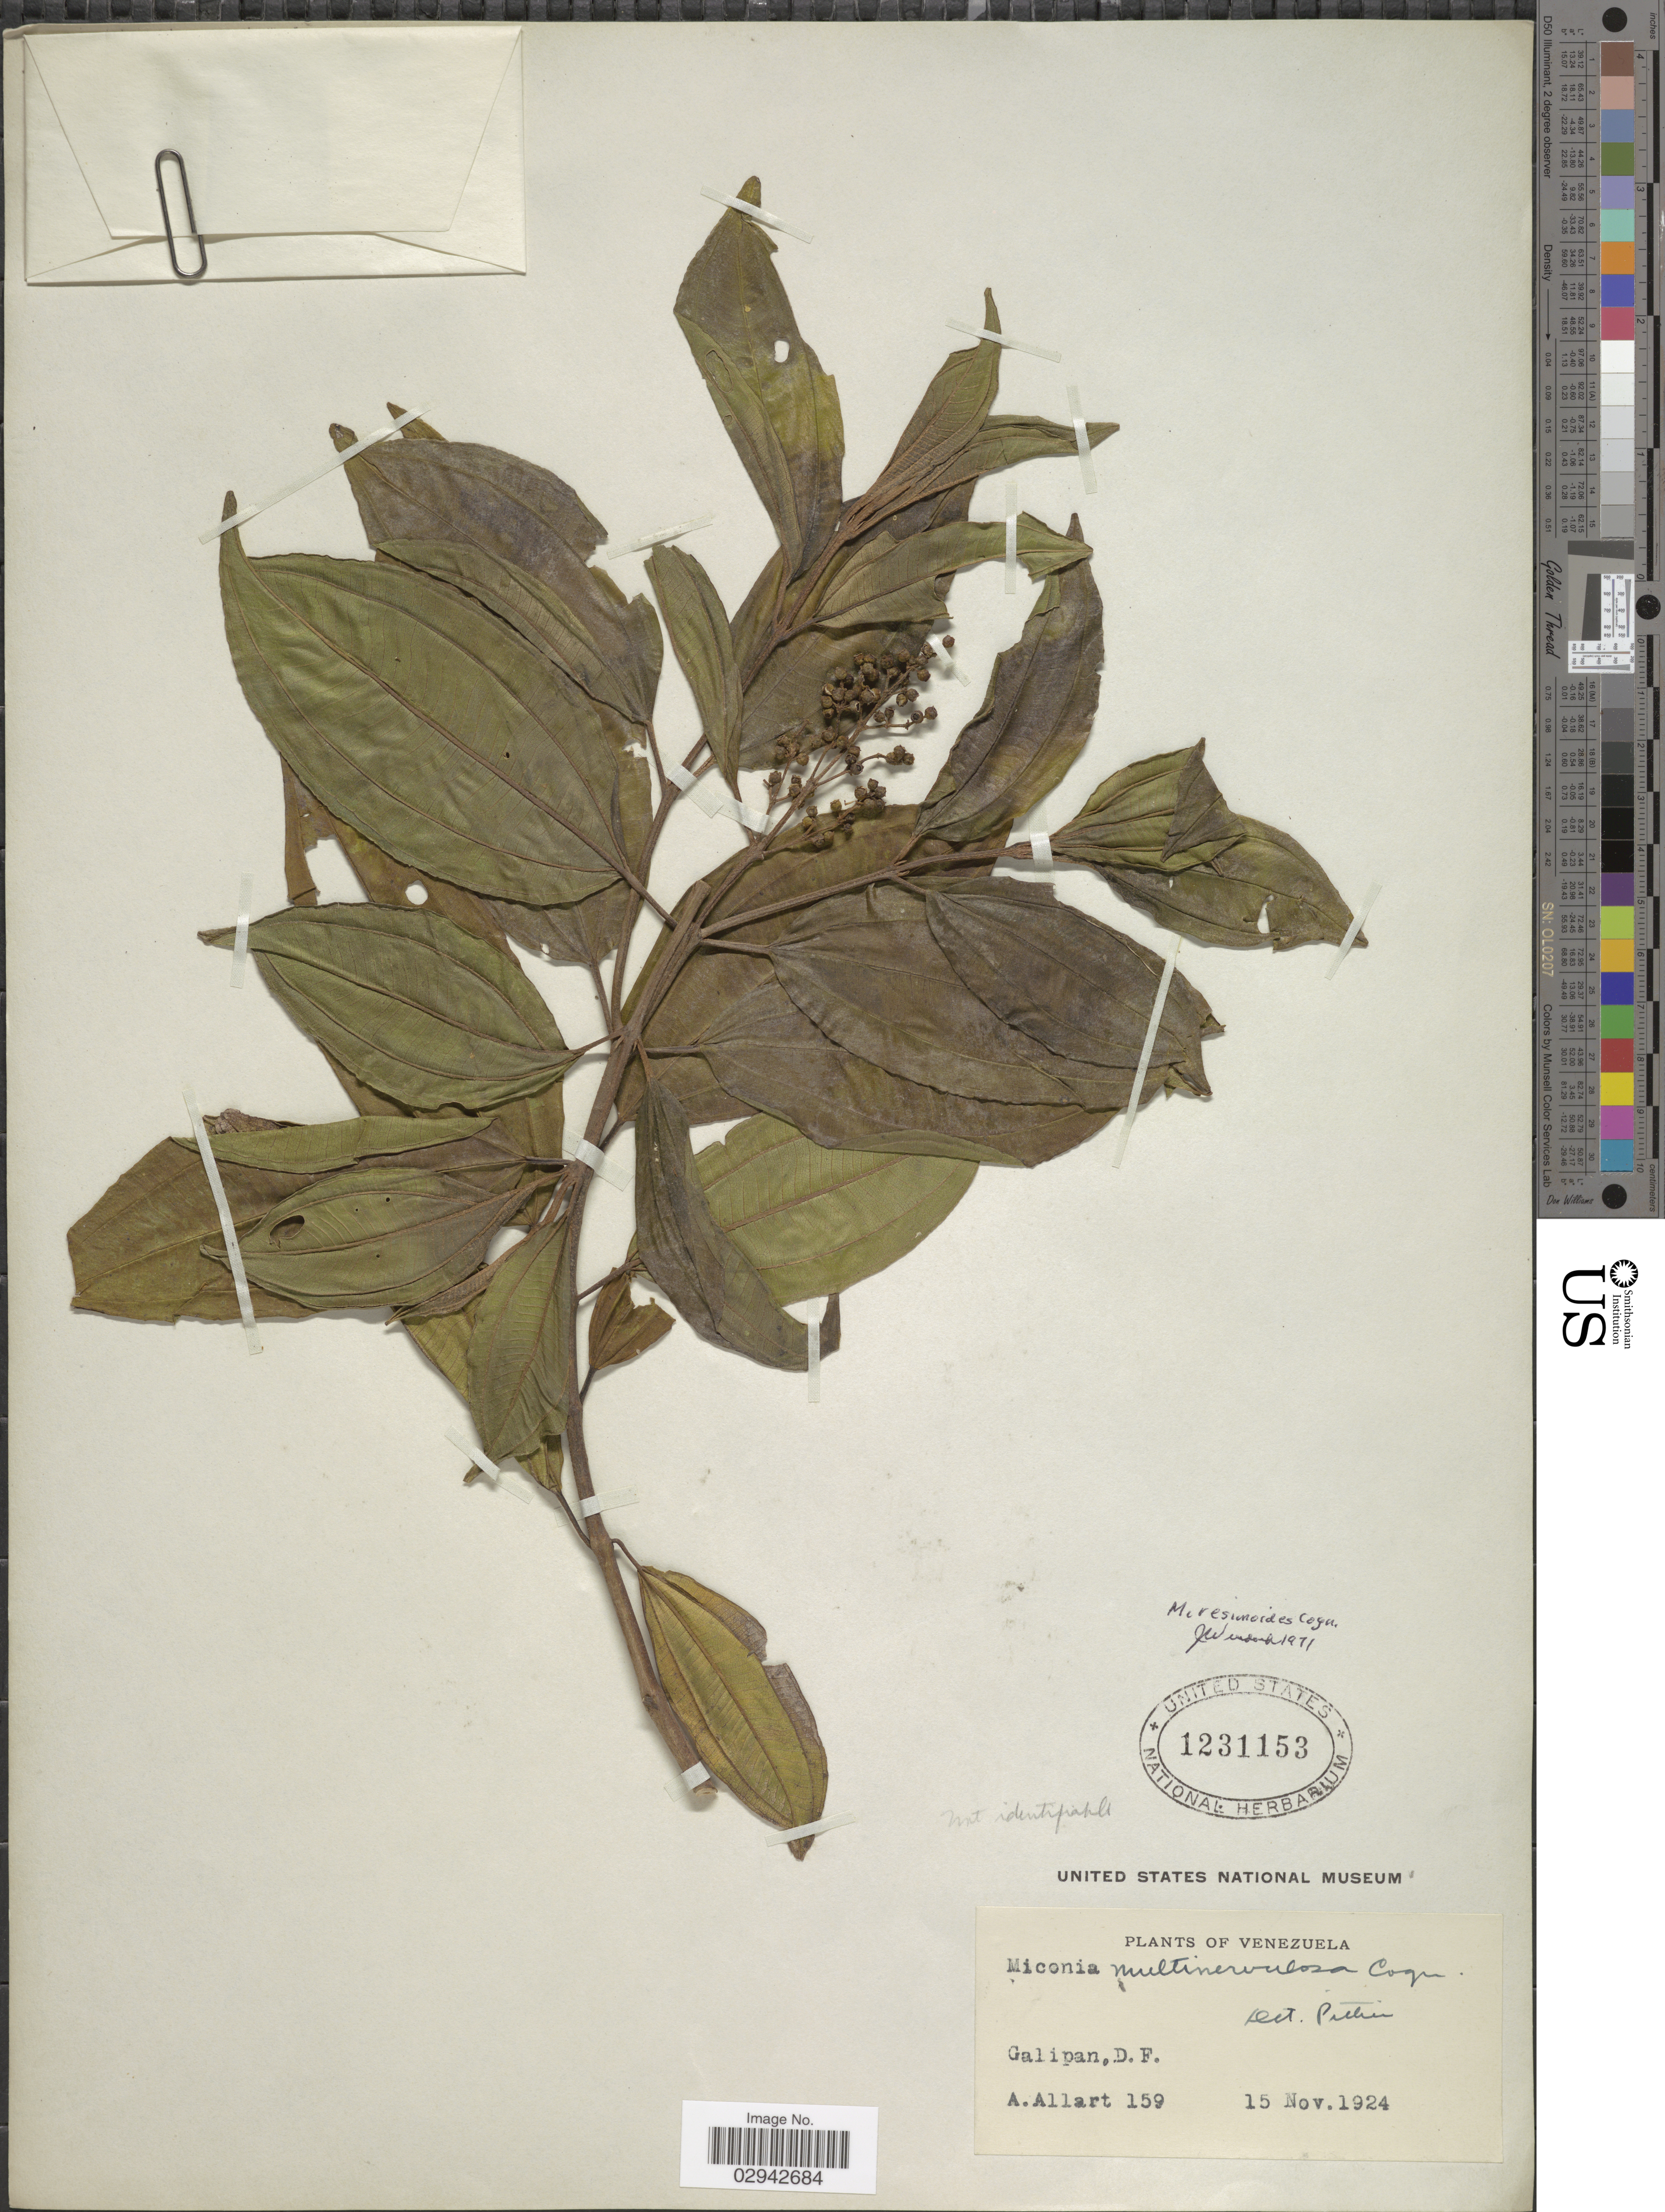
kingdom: Plantae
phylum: Tracheophyta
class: Magnoliopsida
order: Myrtales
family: Melastomataceae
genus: Miconia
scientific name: Miconia resimoides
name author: Cogn. in A. DC.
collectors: A. Allart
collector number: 159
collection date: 1924-11-15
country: Venezuela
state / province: Distrito Federal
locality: Galipan, D. F.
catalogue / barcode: US 1231153